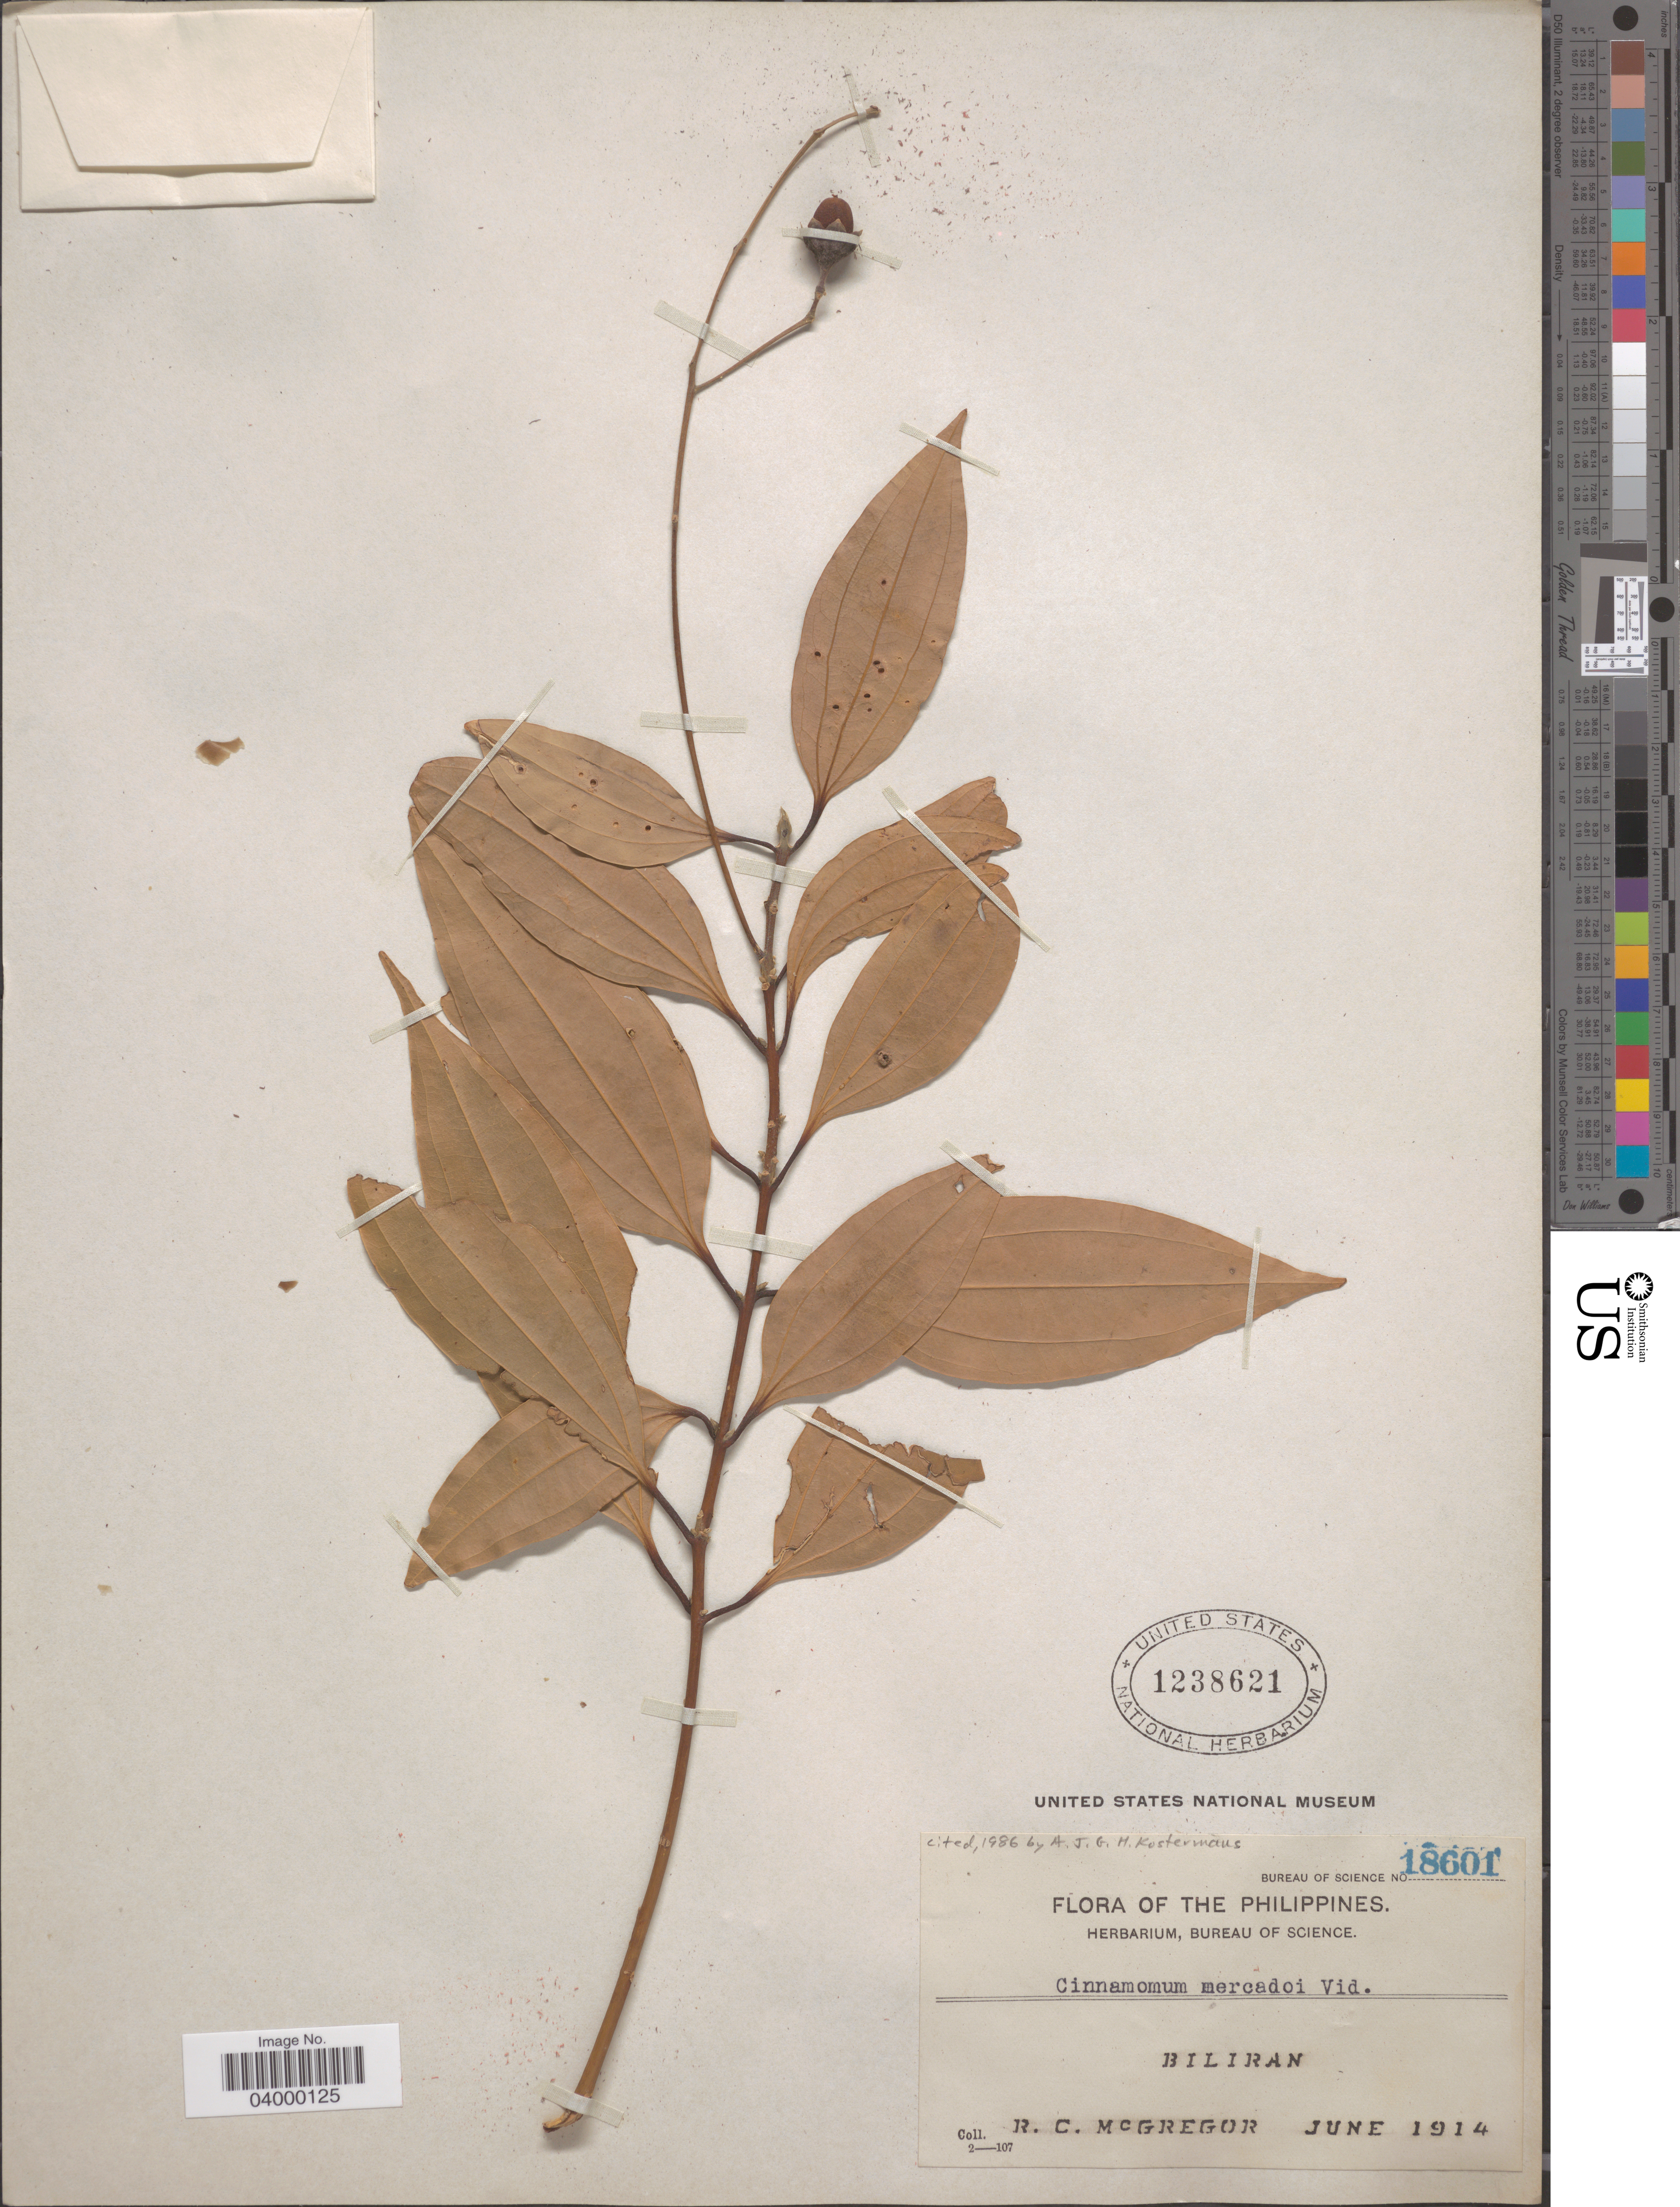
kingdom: Plantae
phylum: Tracheophyta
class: Magnoliopsida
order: Laurales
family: Lauraceae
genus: Cinnamomum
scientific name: Cinnamomum mercadoi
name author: Vidal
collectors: R. C. McGregor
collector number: Bureau of Science 18601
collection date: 1914-06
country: Philippines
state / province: Eastern Visayas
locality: Biliran.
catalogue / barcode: US 1238621